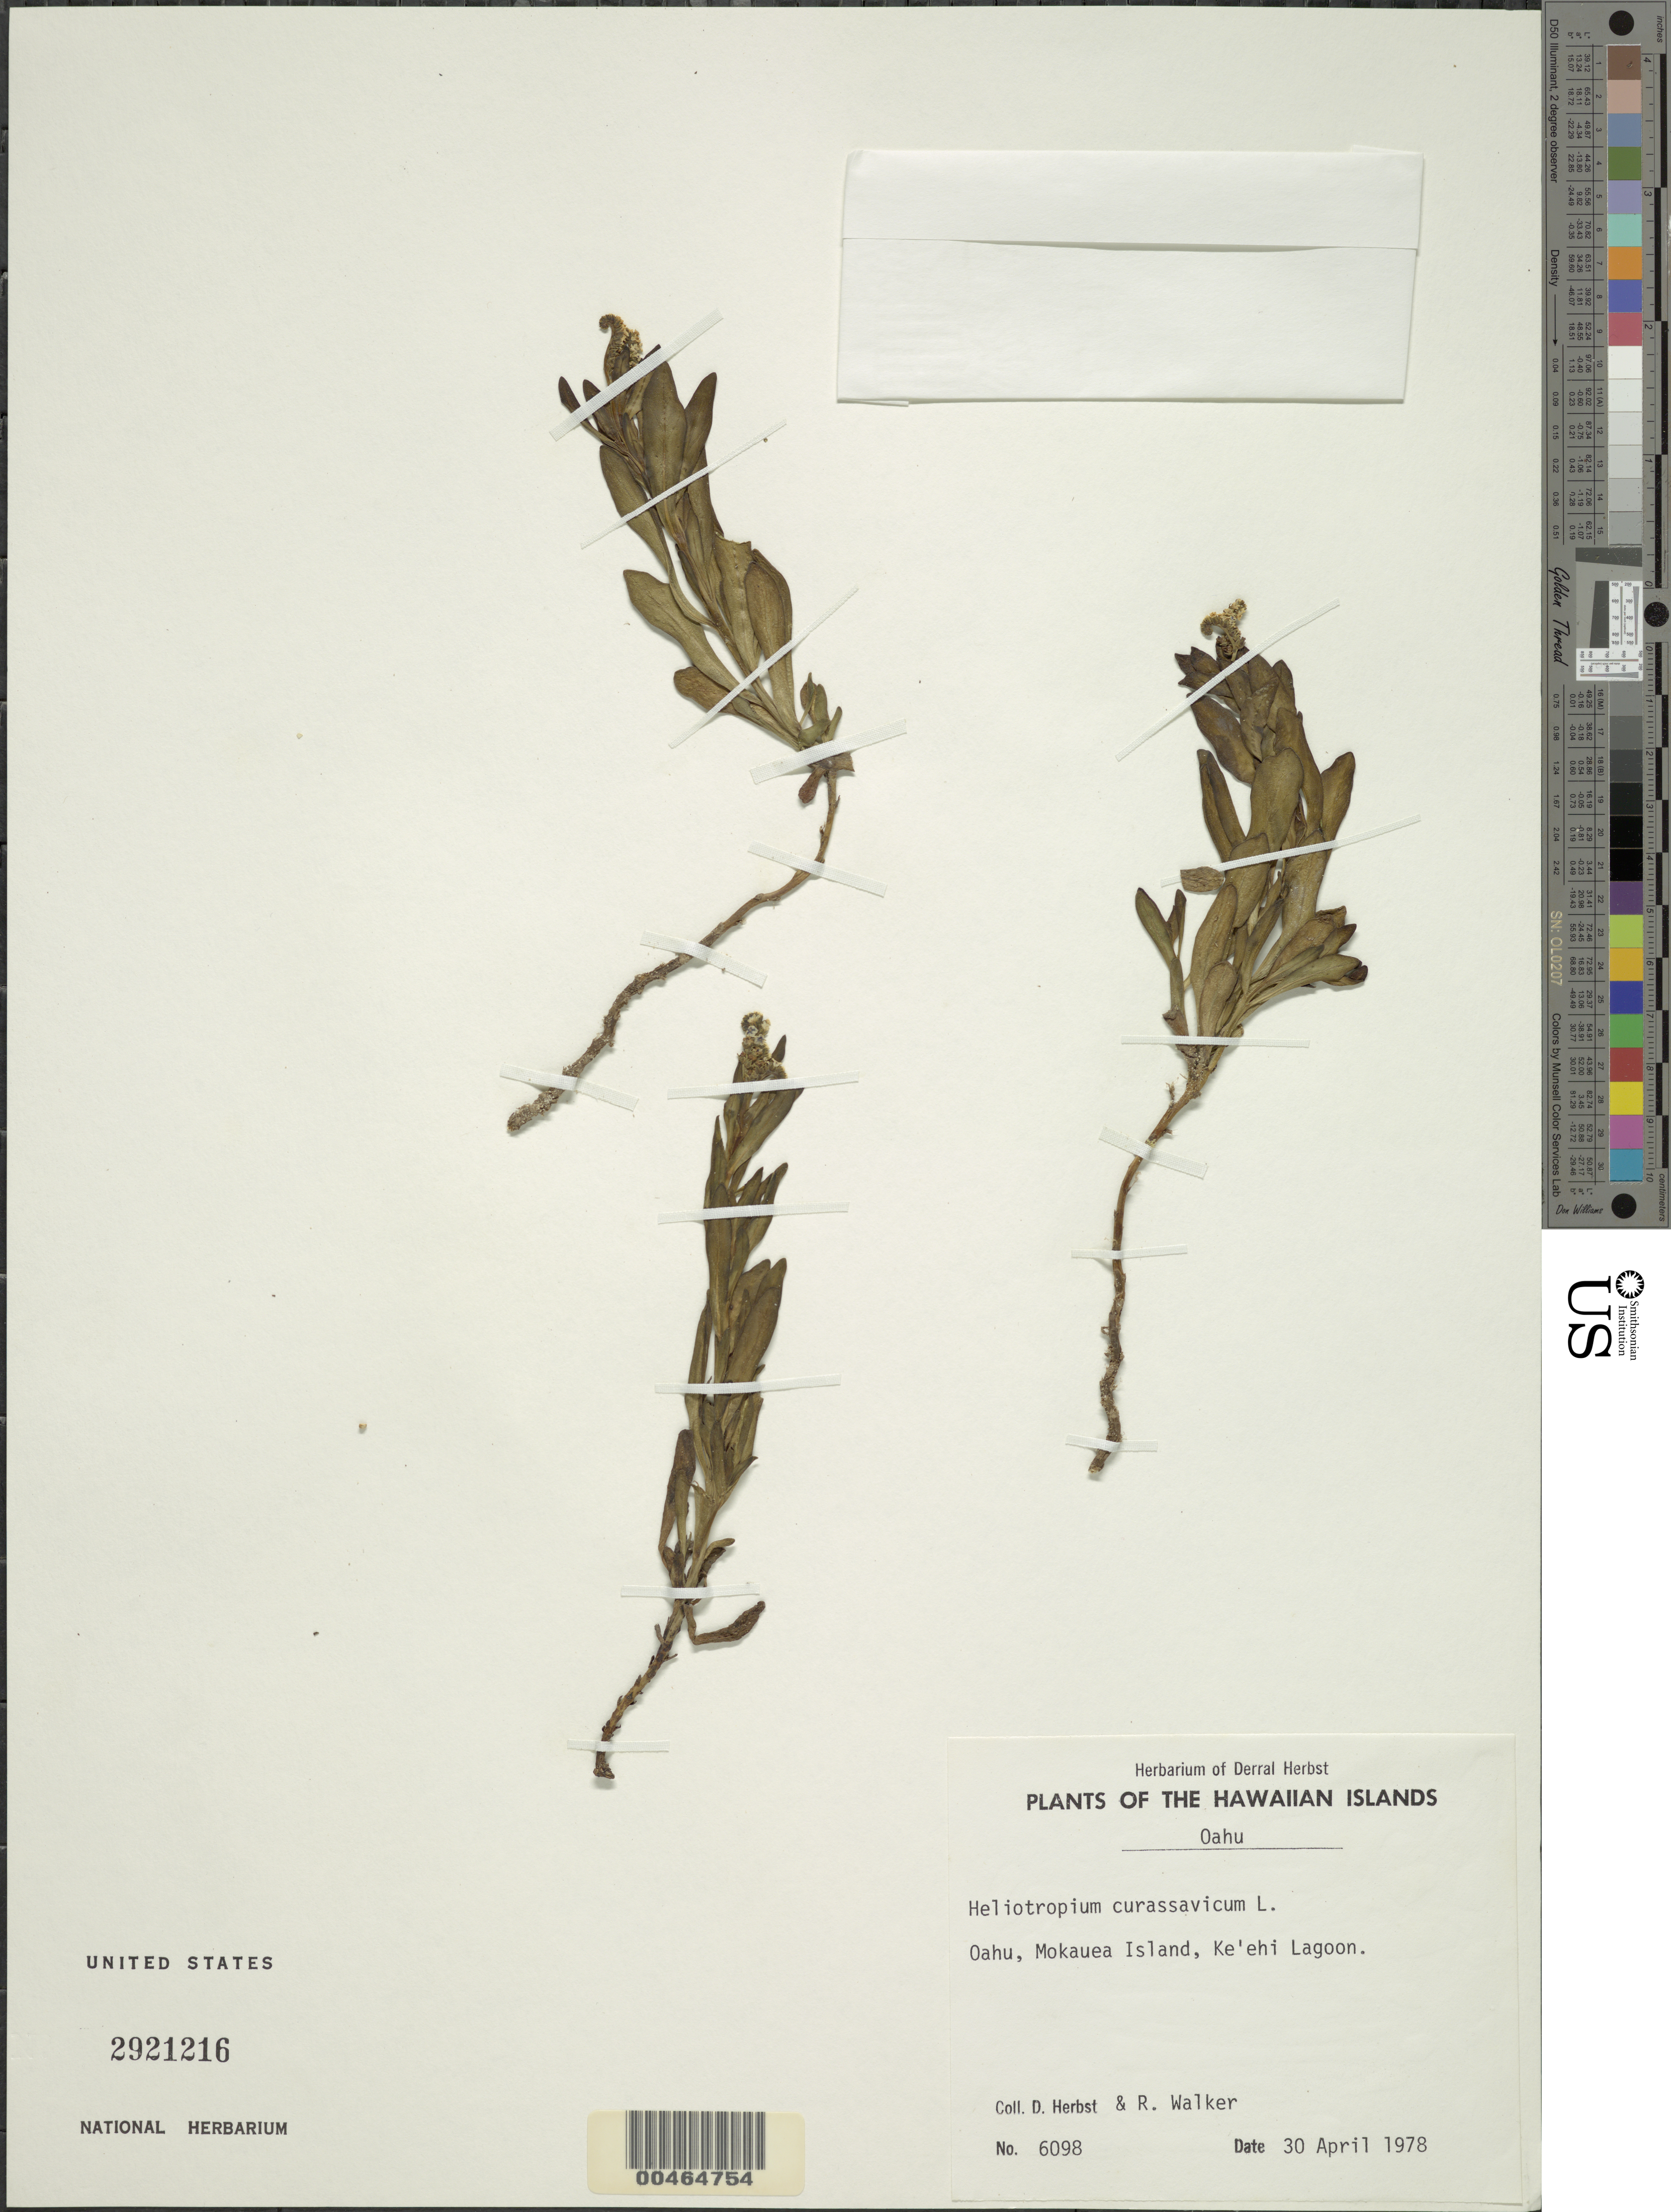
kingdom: Plantae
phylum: Tracheophyta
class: Magnoliopsida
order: Boraginales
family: Heliotropiaceae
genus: Heliotropium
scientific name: Heliotropium curassavicum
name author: L.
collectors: D. R. Herbst & R. Walker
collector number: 6098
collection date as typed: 30 Apr 1978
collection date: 1978-04-30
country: United States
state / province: Hawaii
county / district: Honolulu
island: Oahu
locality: Keehi Lagoon, Oahu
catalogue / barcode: US 2921216